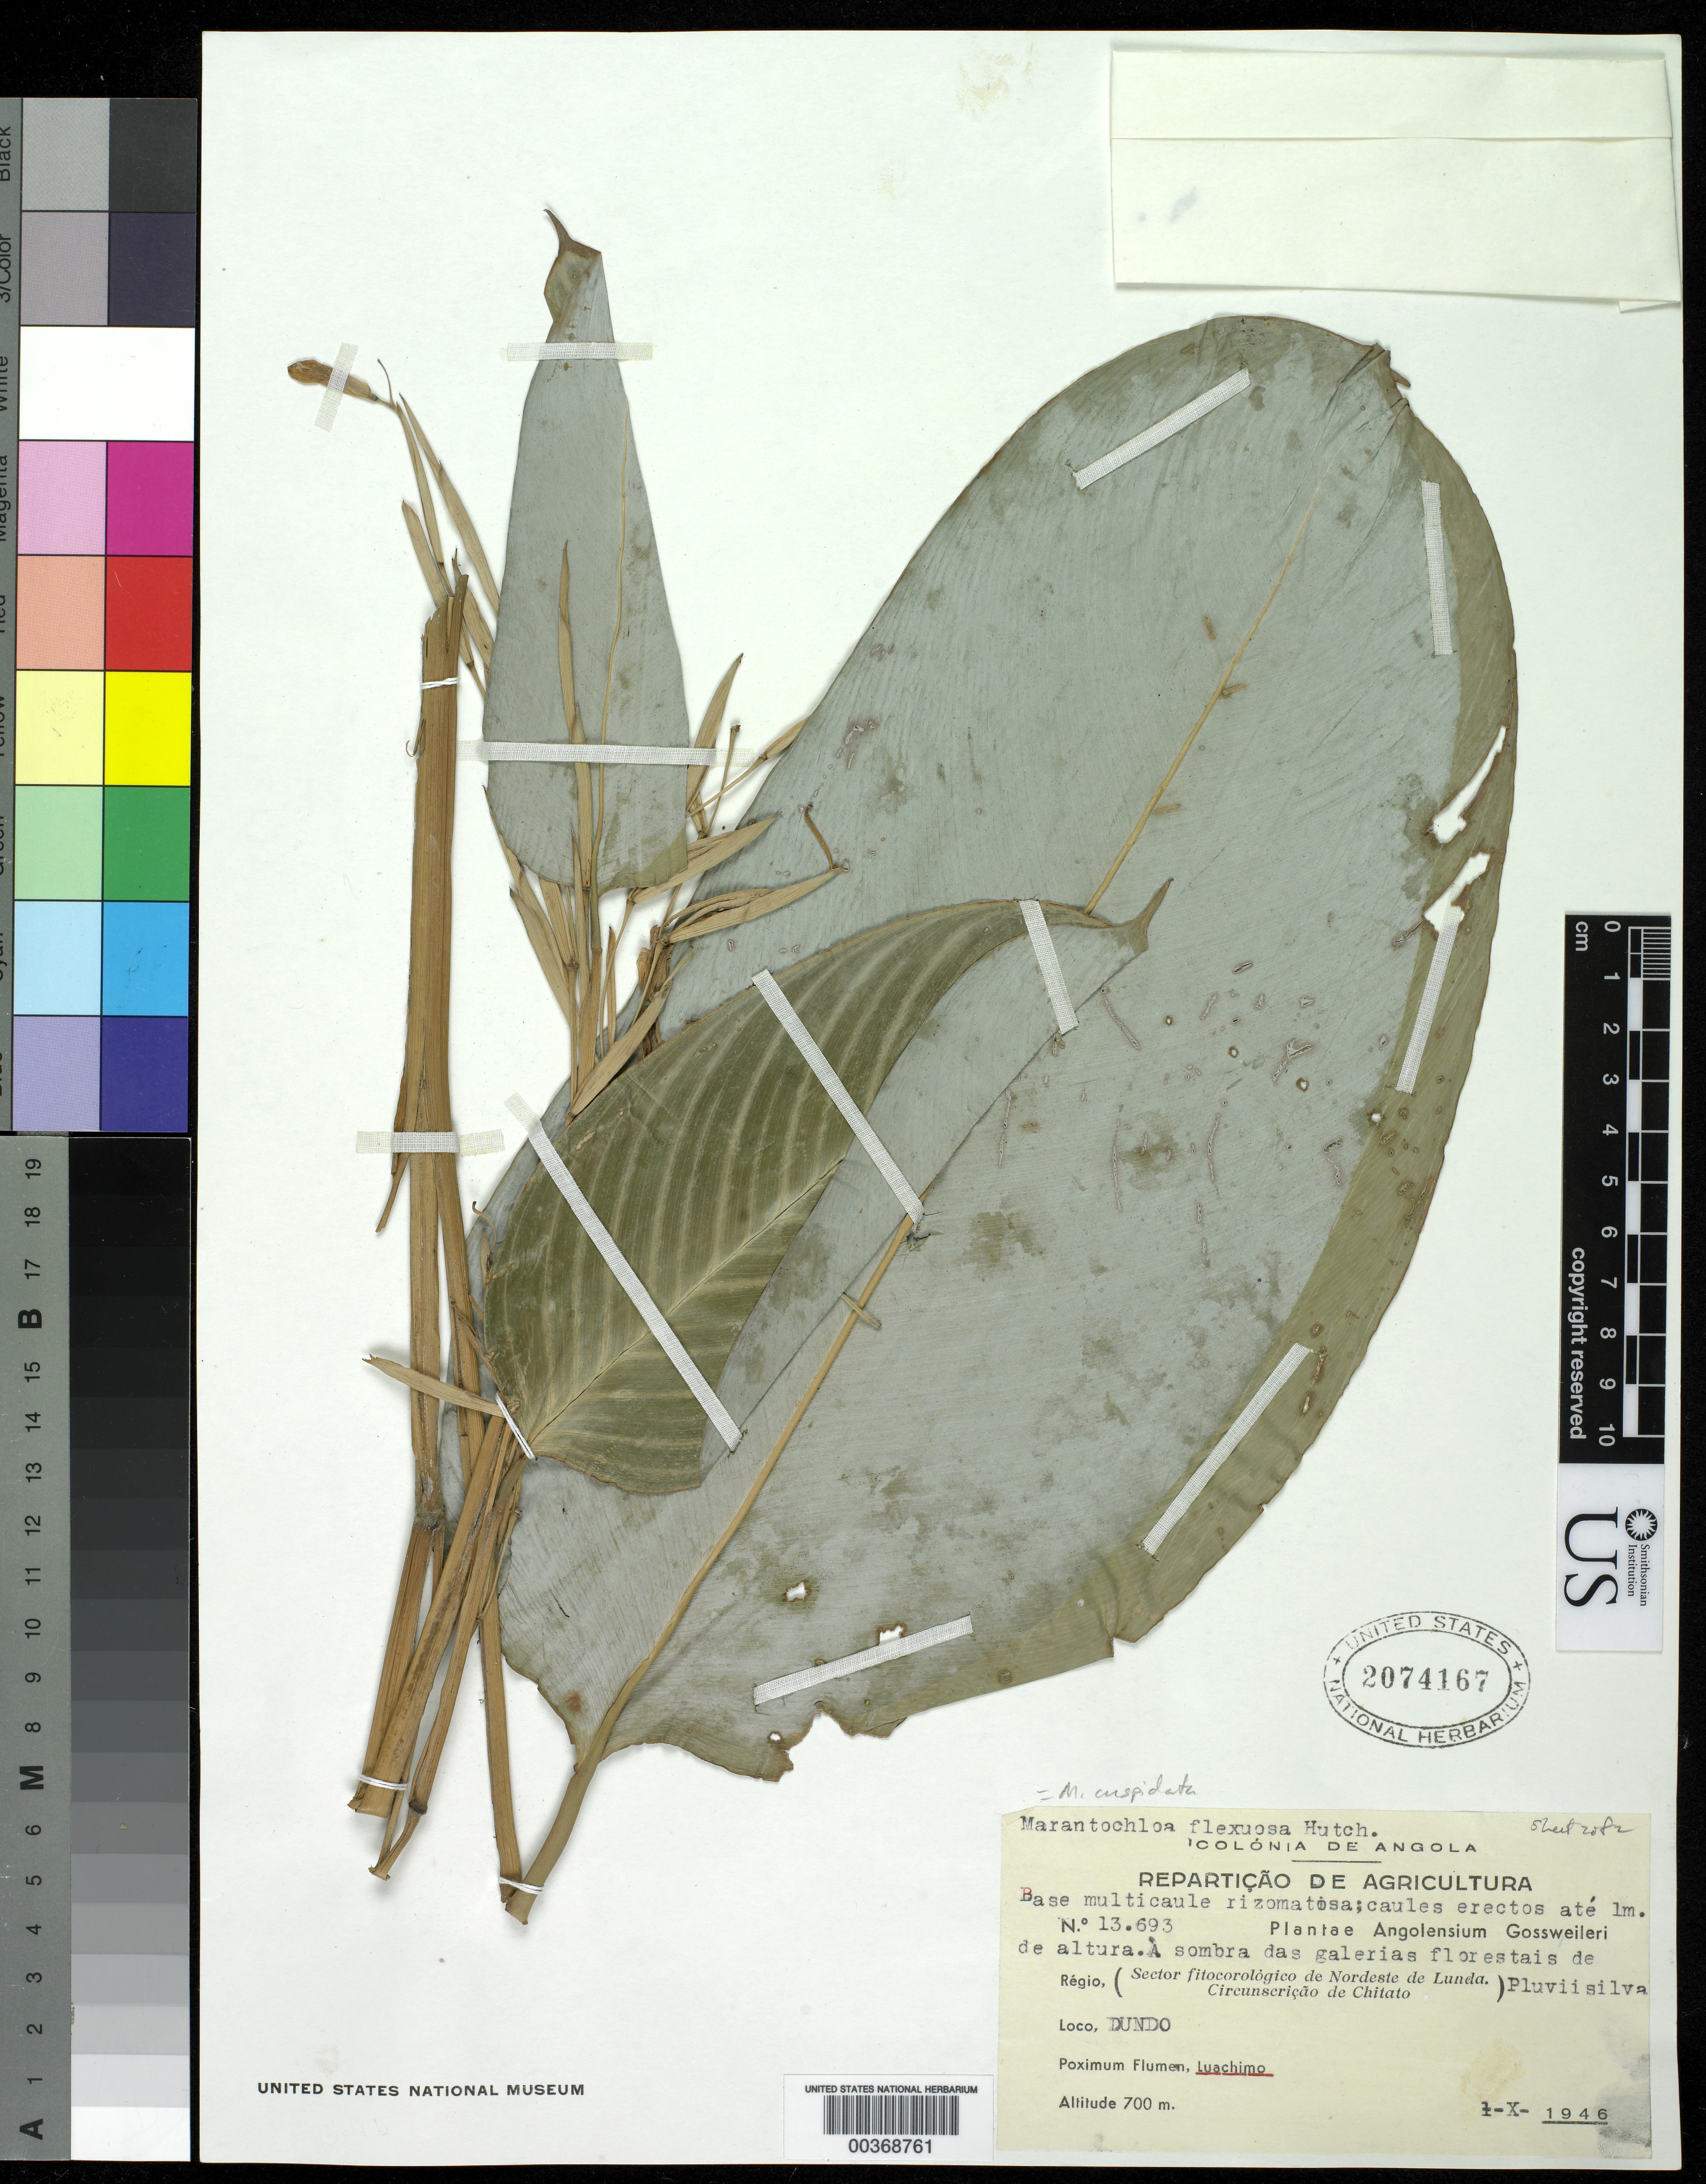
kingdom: Plantae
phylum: Tracheophyta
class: Liliopsida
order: Zingiberales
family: Marantaceae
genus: Marantochloa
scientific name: Marantochloa sp.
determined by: Prince, L. M.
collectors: J. Gossweiler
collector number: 13693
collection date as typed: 01 Oct 1946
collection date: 1946-10-01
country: Angola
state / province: Lunda Norte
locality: Regio, pluviisilva, loco, Dundo, poximum flumen, Luachimo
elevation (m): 700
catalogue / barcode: US 2074167